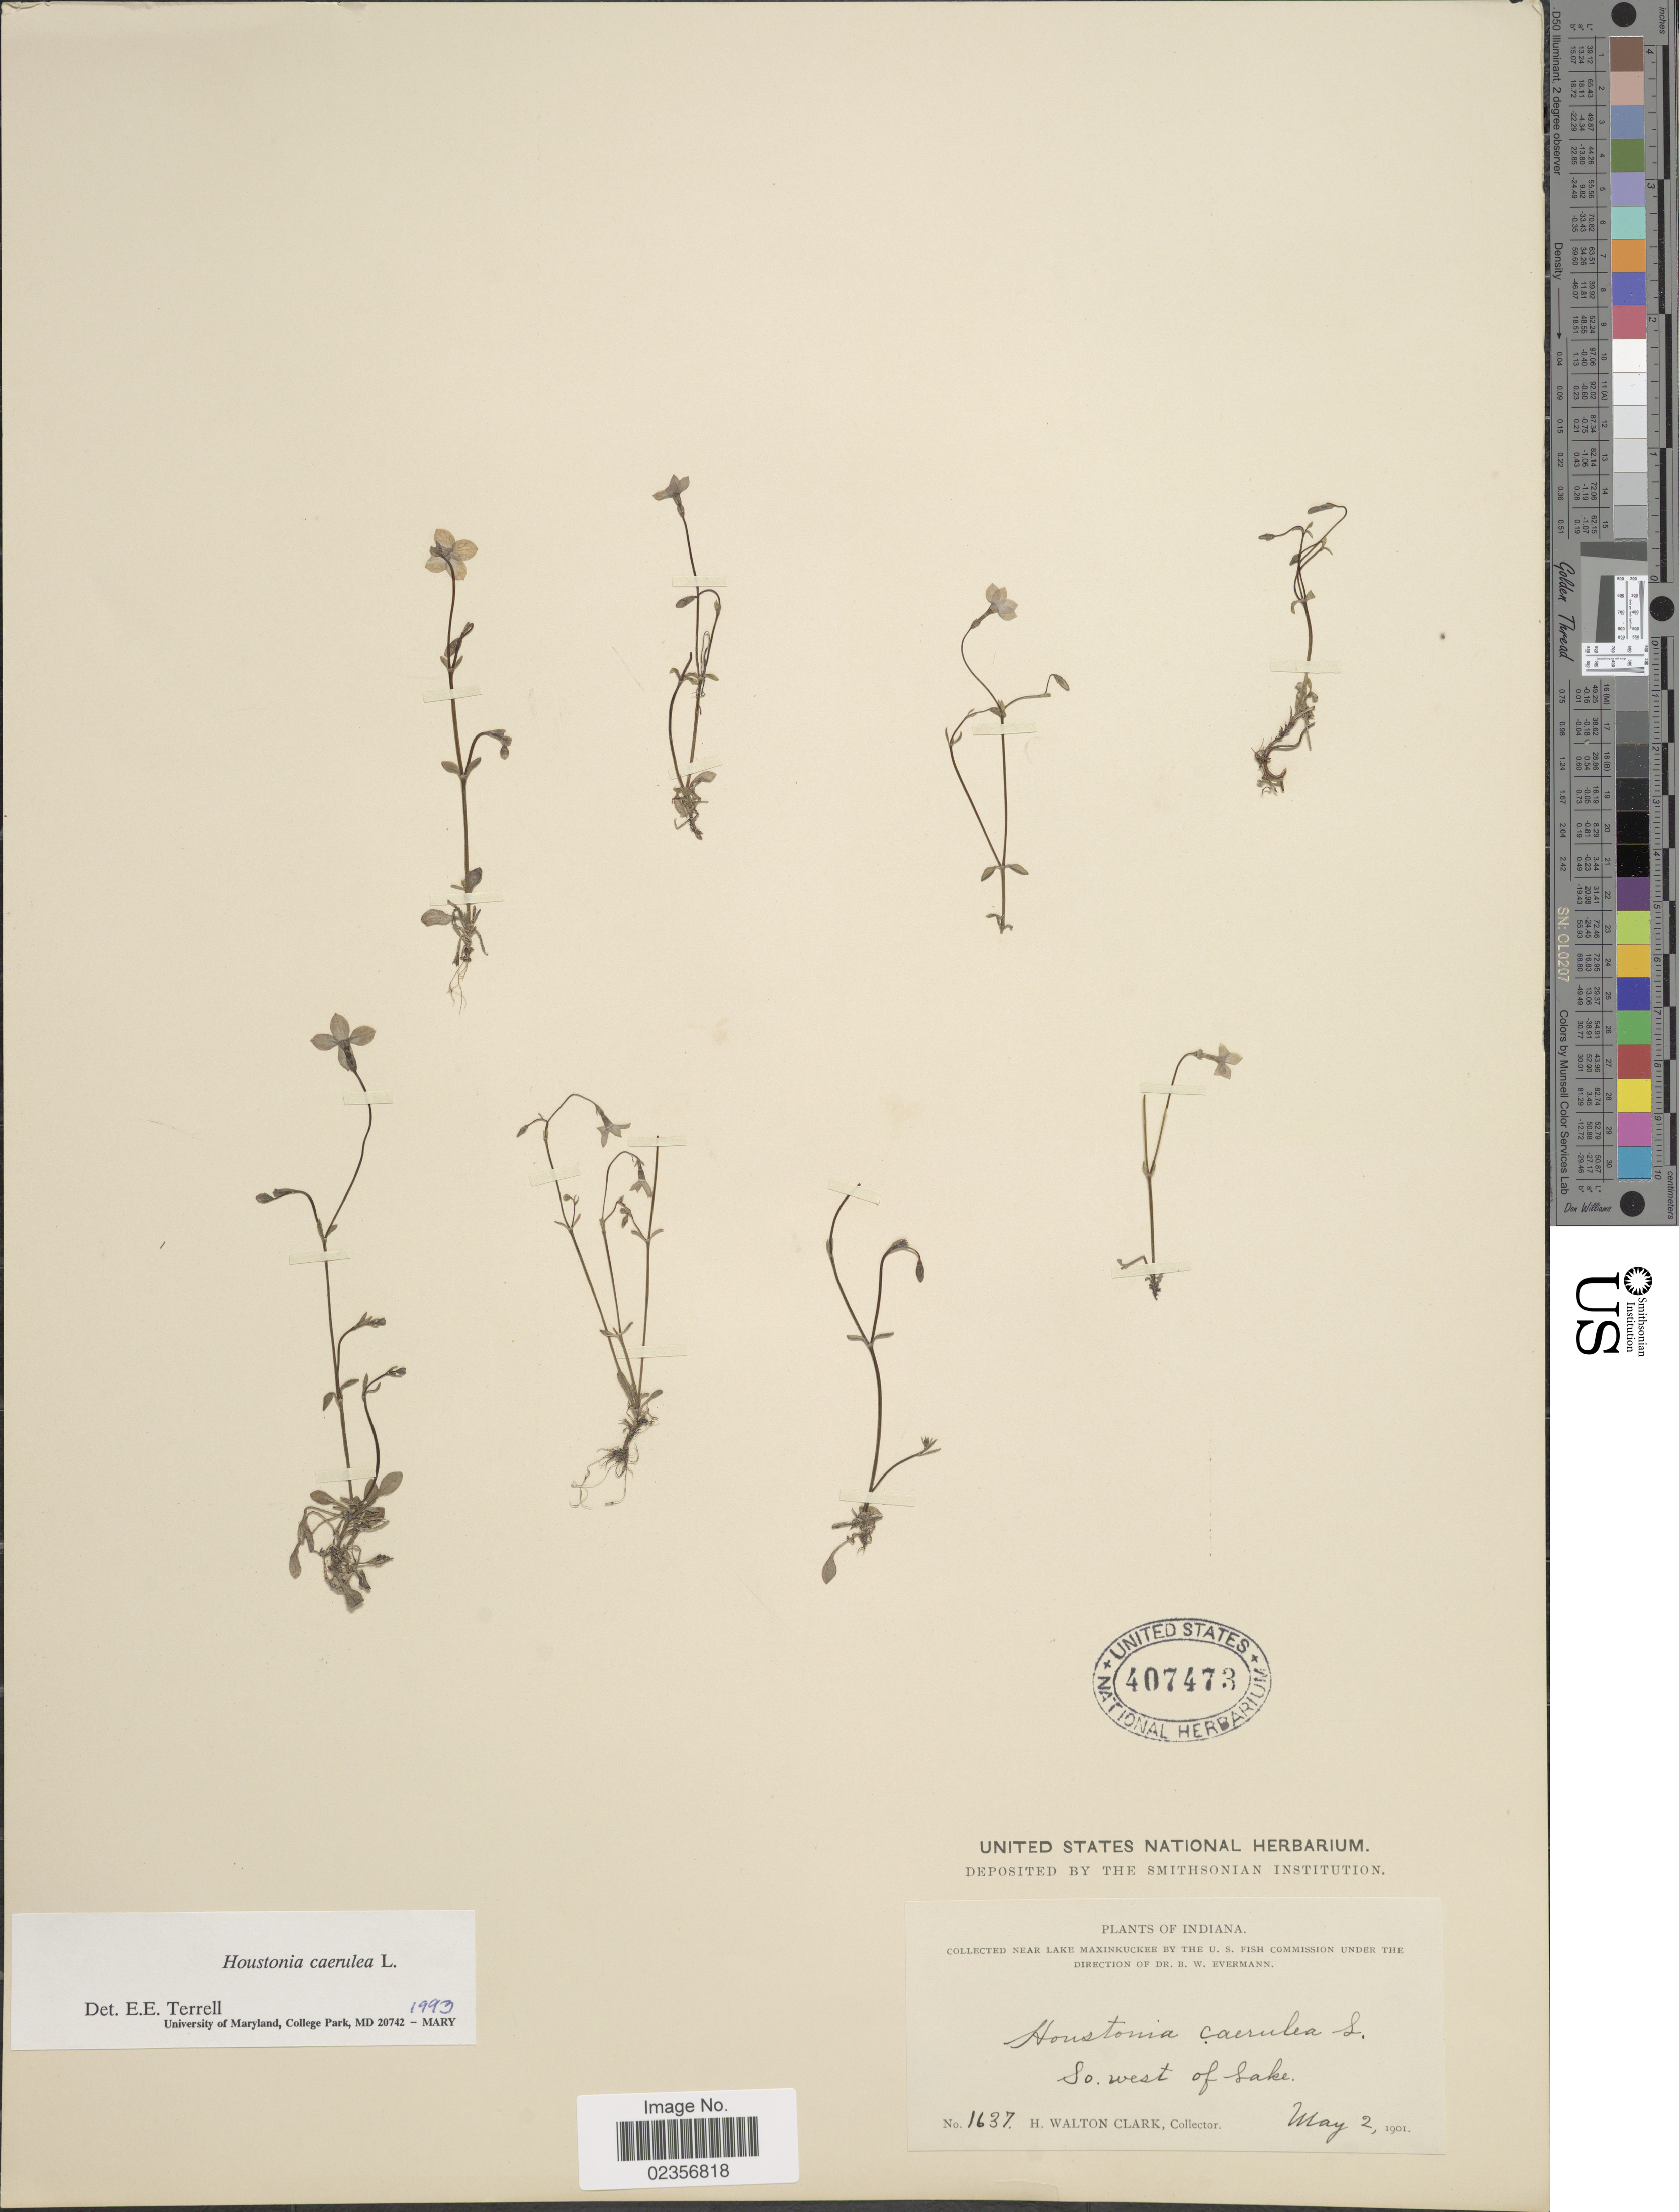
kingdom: Plantae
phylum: Tracheophyta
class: Magnoliopsida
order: Gentianales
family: Rubiaceae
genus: Houstonia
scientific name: Houstonia caerulea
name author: L.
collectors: H. W. Clark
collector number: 1637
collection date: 1901-05-02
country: United States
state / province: Indiana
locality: So. west of Lake Maxinkuckee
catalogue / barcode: US 407473